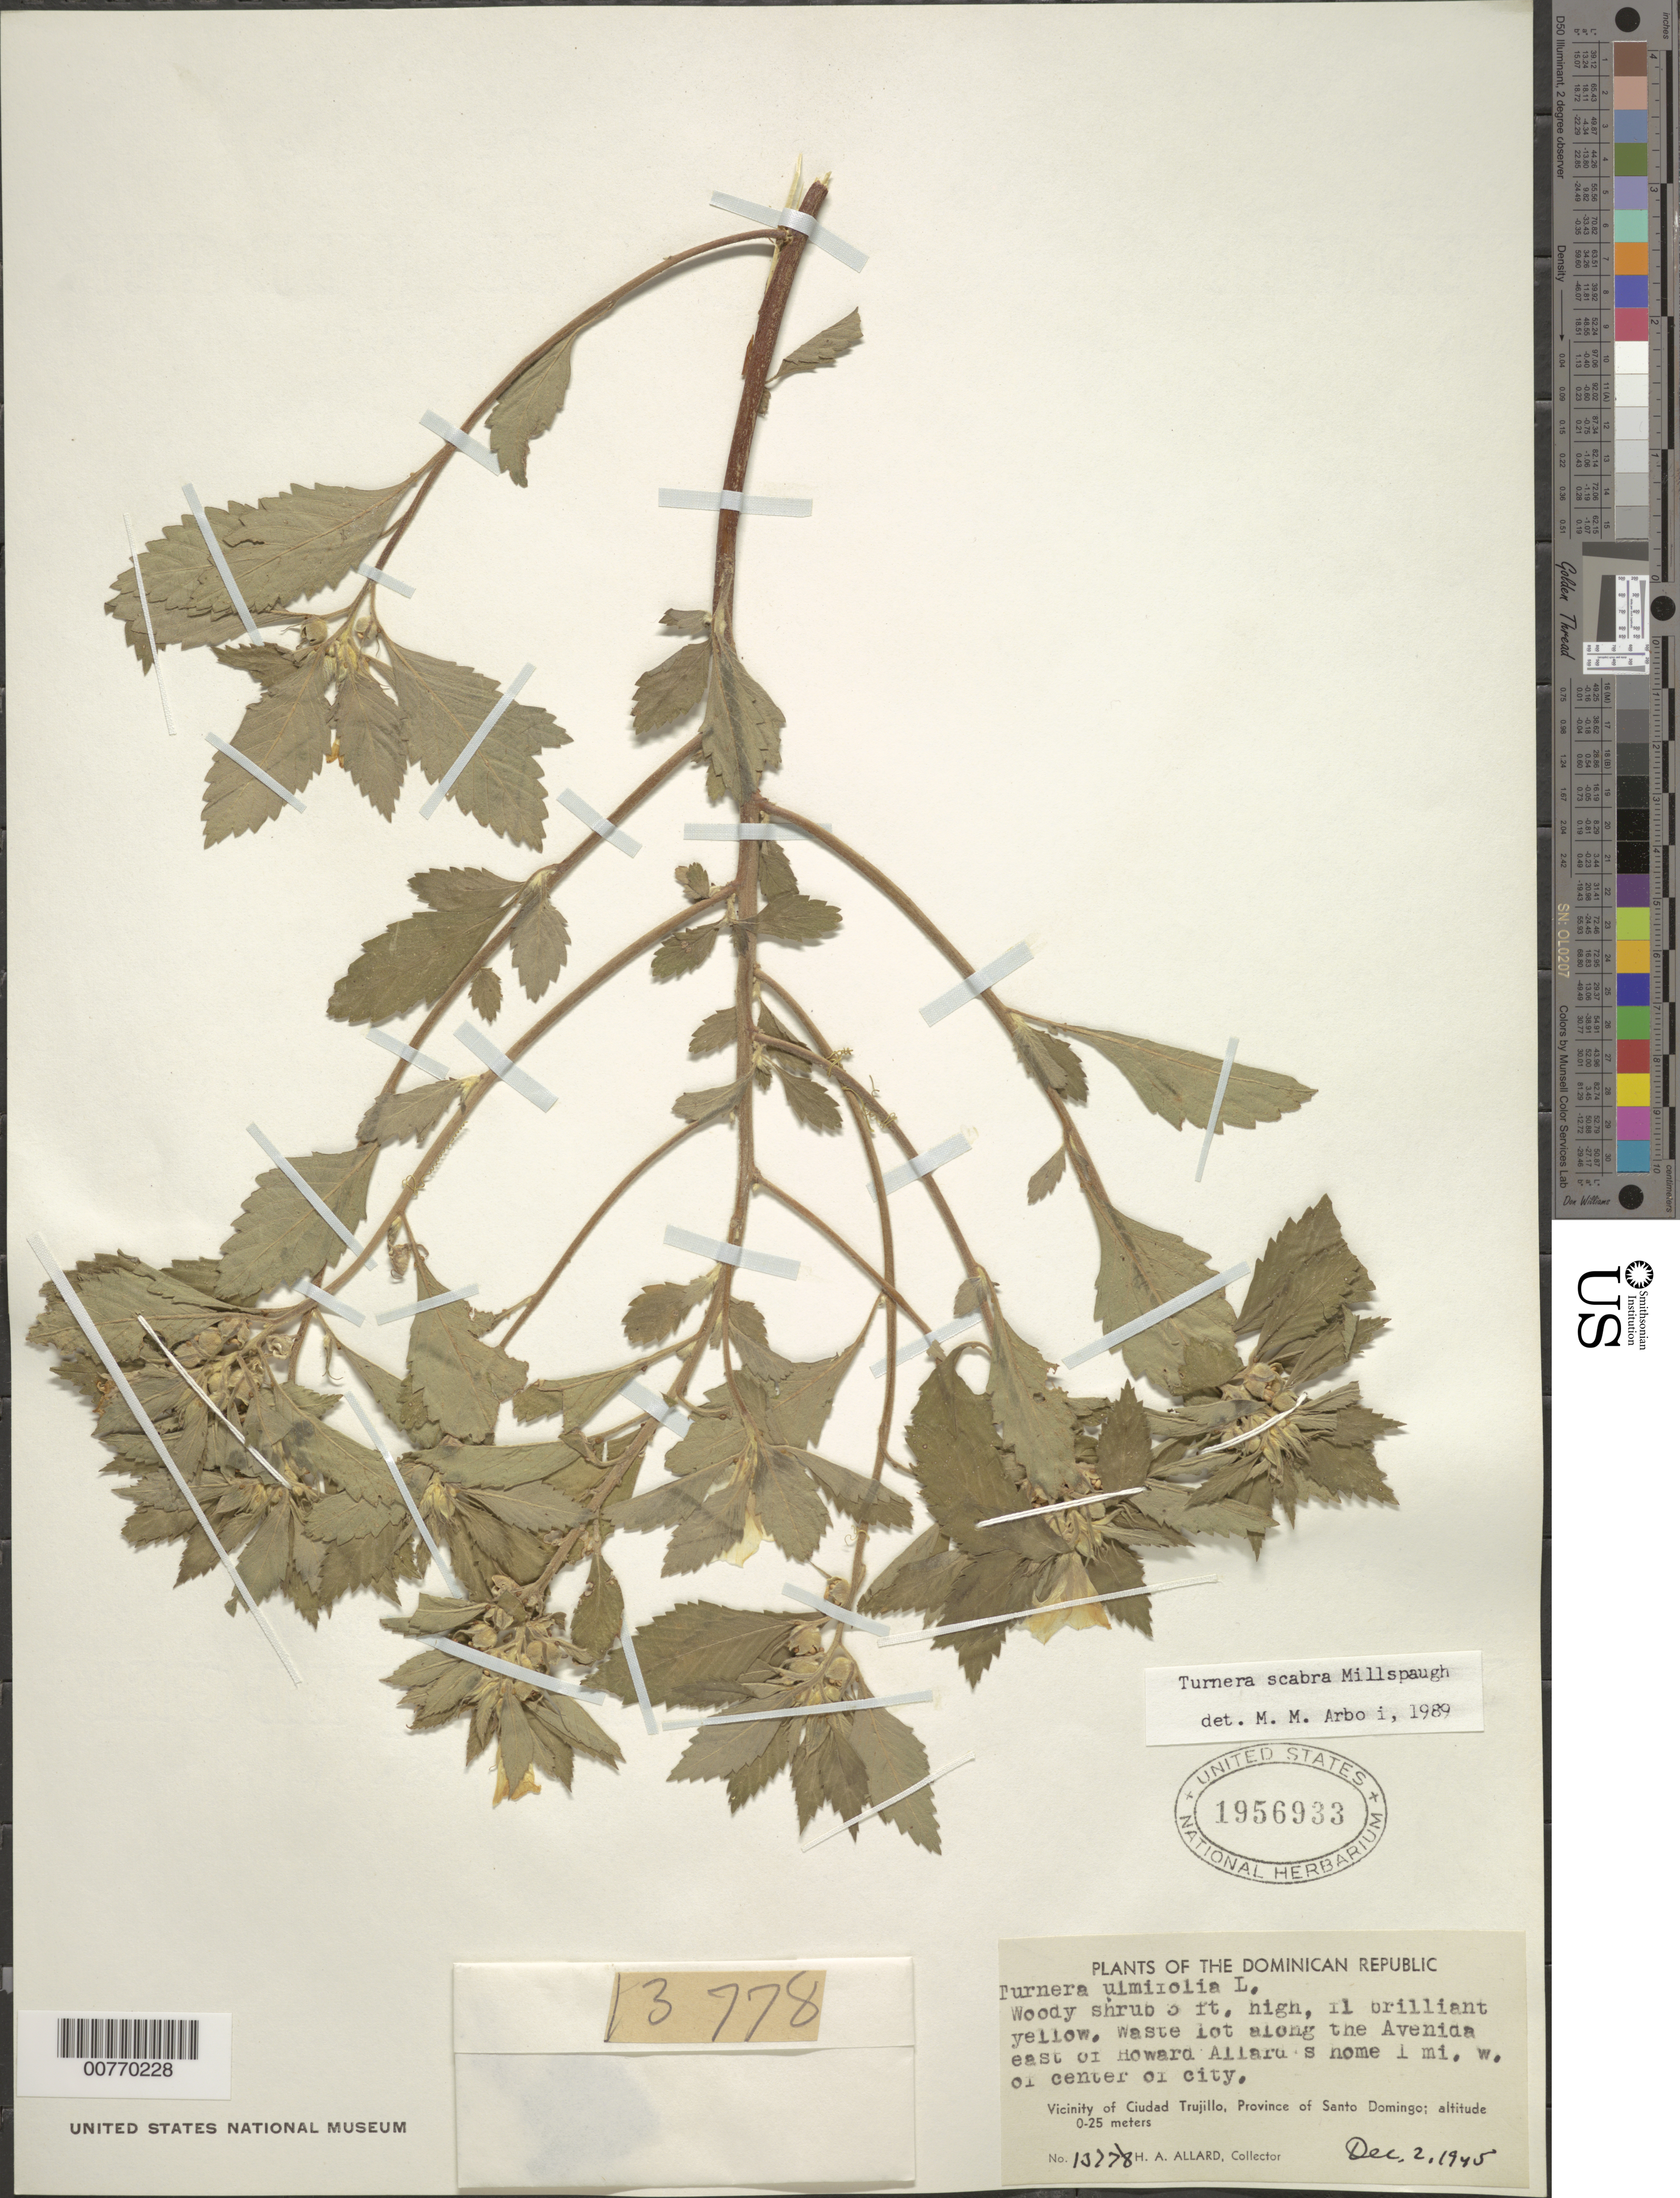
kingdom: Plantae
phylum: Tracheophyta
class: Magnoliopsida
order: Malpighiales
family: Turneraceae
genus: Turnera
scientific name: Turnera ulmifolia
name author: L.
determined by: Arbo, M. M.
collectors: H. A. Allard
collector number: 13778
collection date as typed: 02 Dec 1945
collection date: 1945-12-02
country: Dominican Republic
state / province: Santo Domingo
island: Hispaniola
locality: Vicinity of Ciudad Trujillo, along the Avenida, east of Howard Allard's home, 1 mile west of center of city.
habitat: Waste lot.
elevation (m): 0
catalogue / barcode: US 1956933